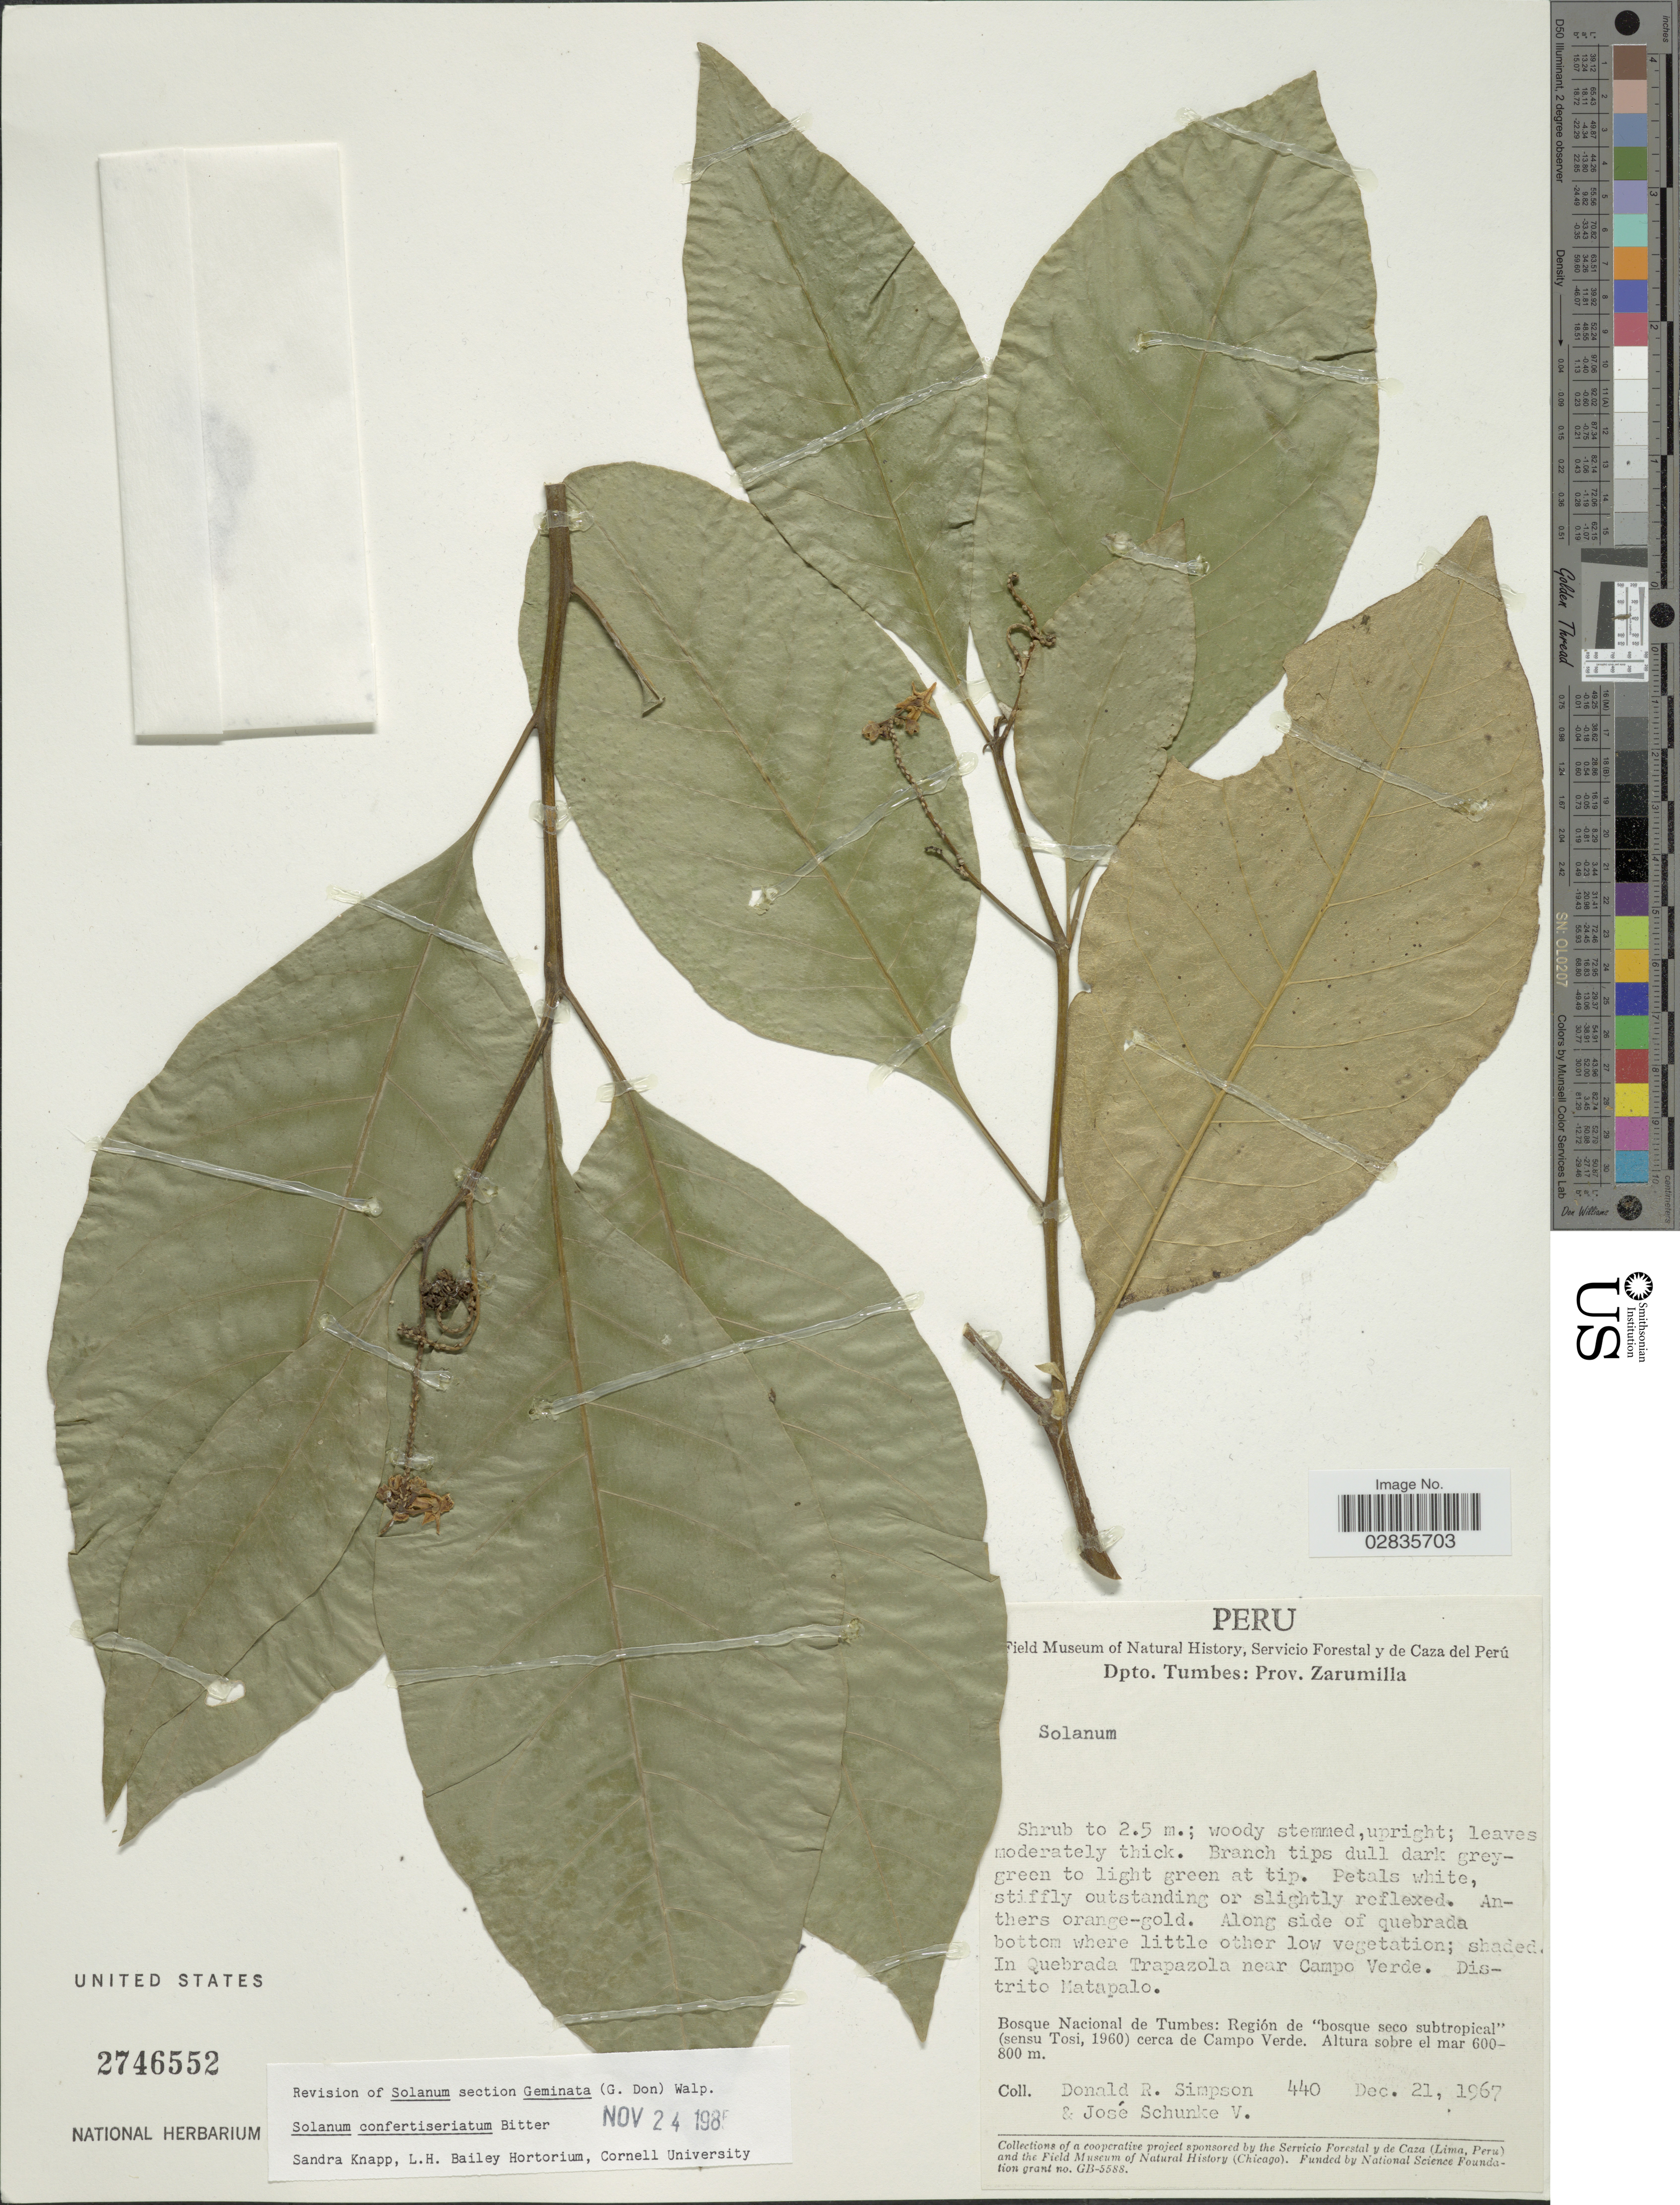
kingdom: Plantae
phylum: Tracheophyta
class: Magnoliopsida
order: Solanales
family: Solanaceae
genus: Solanum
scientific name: Solanum confertiseriatum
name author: Bitter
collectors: D. R. Simpson & J. Schunke Vigo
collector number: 440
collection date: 1967-12-21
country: Peru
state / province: Tumbes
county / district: Zarumilla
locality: Dpto. Tumbes: Prov. Zarumilla, in Quebrada Trapazola near Campo Verde, Distrito Matapalo, Bosque Nacional de Tumbes: Regíon de "bosque seco subtropical" cerca de Campo Verde.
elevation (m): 600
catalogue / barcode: US 2746552